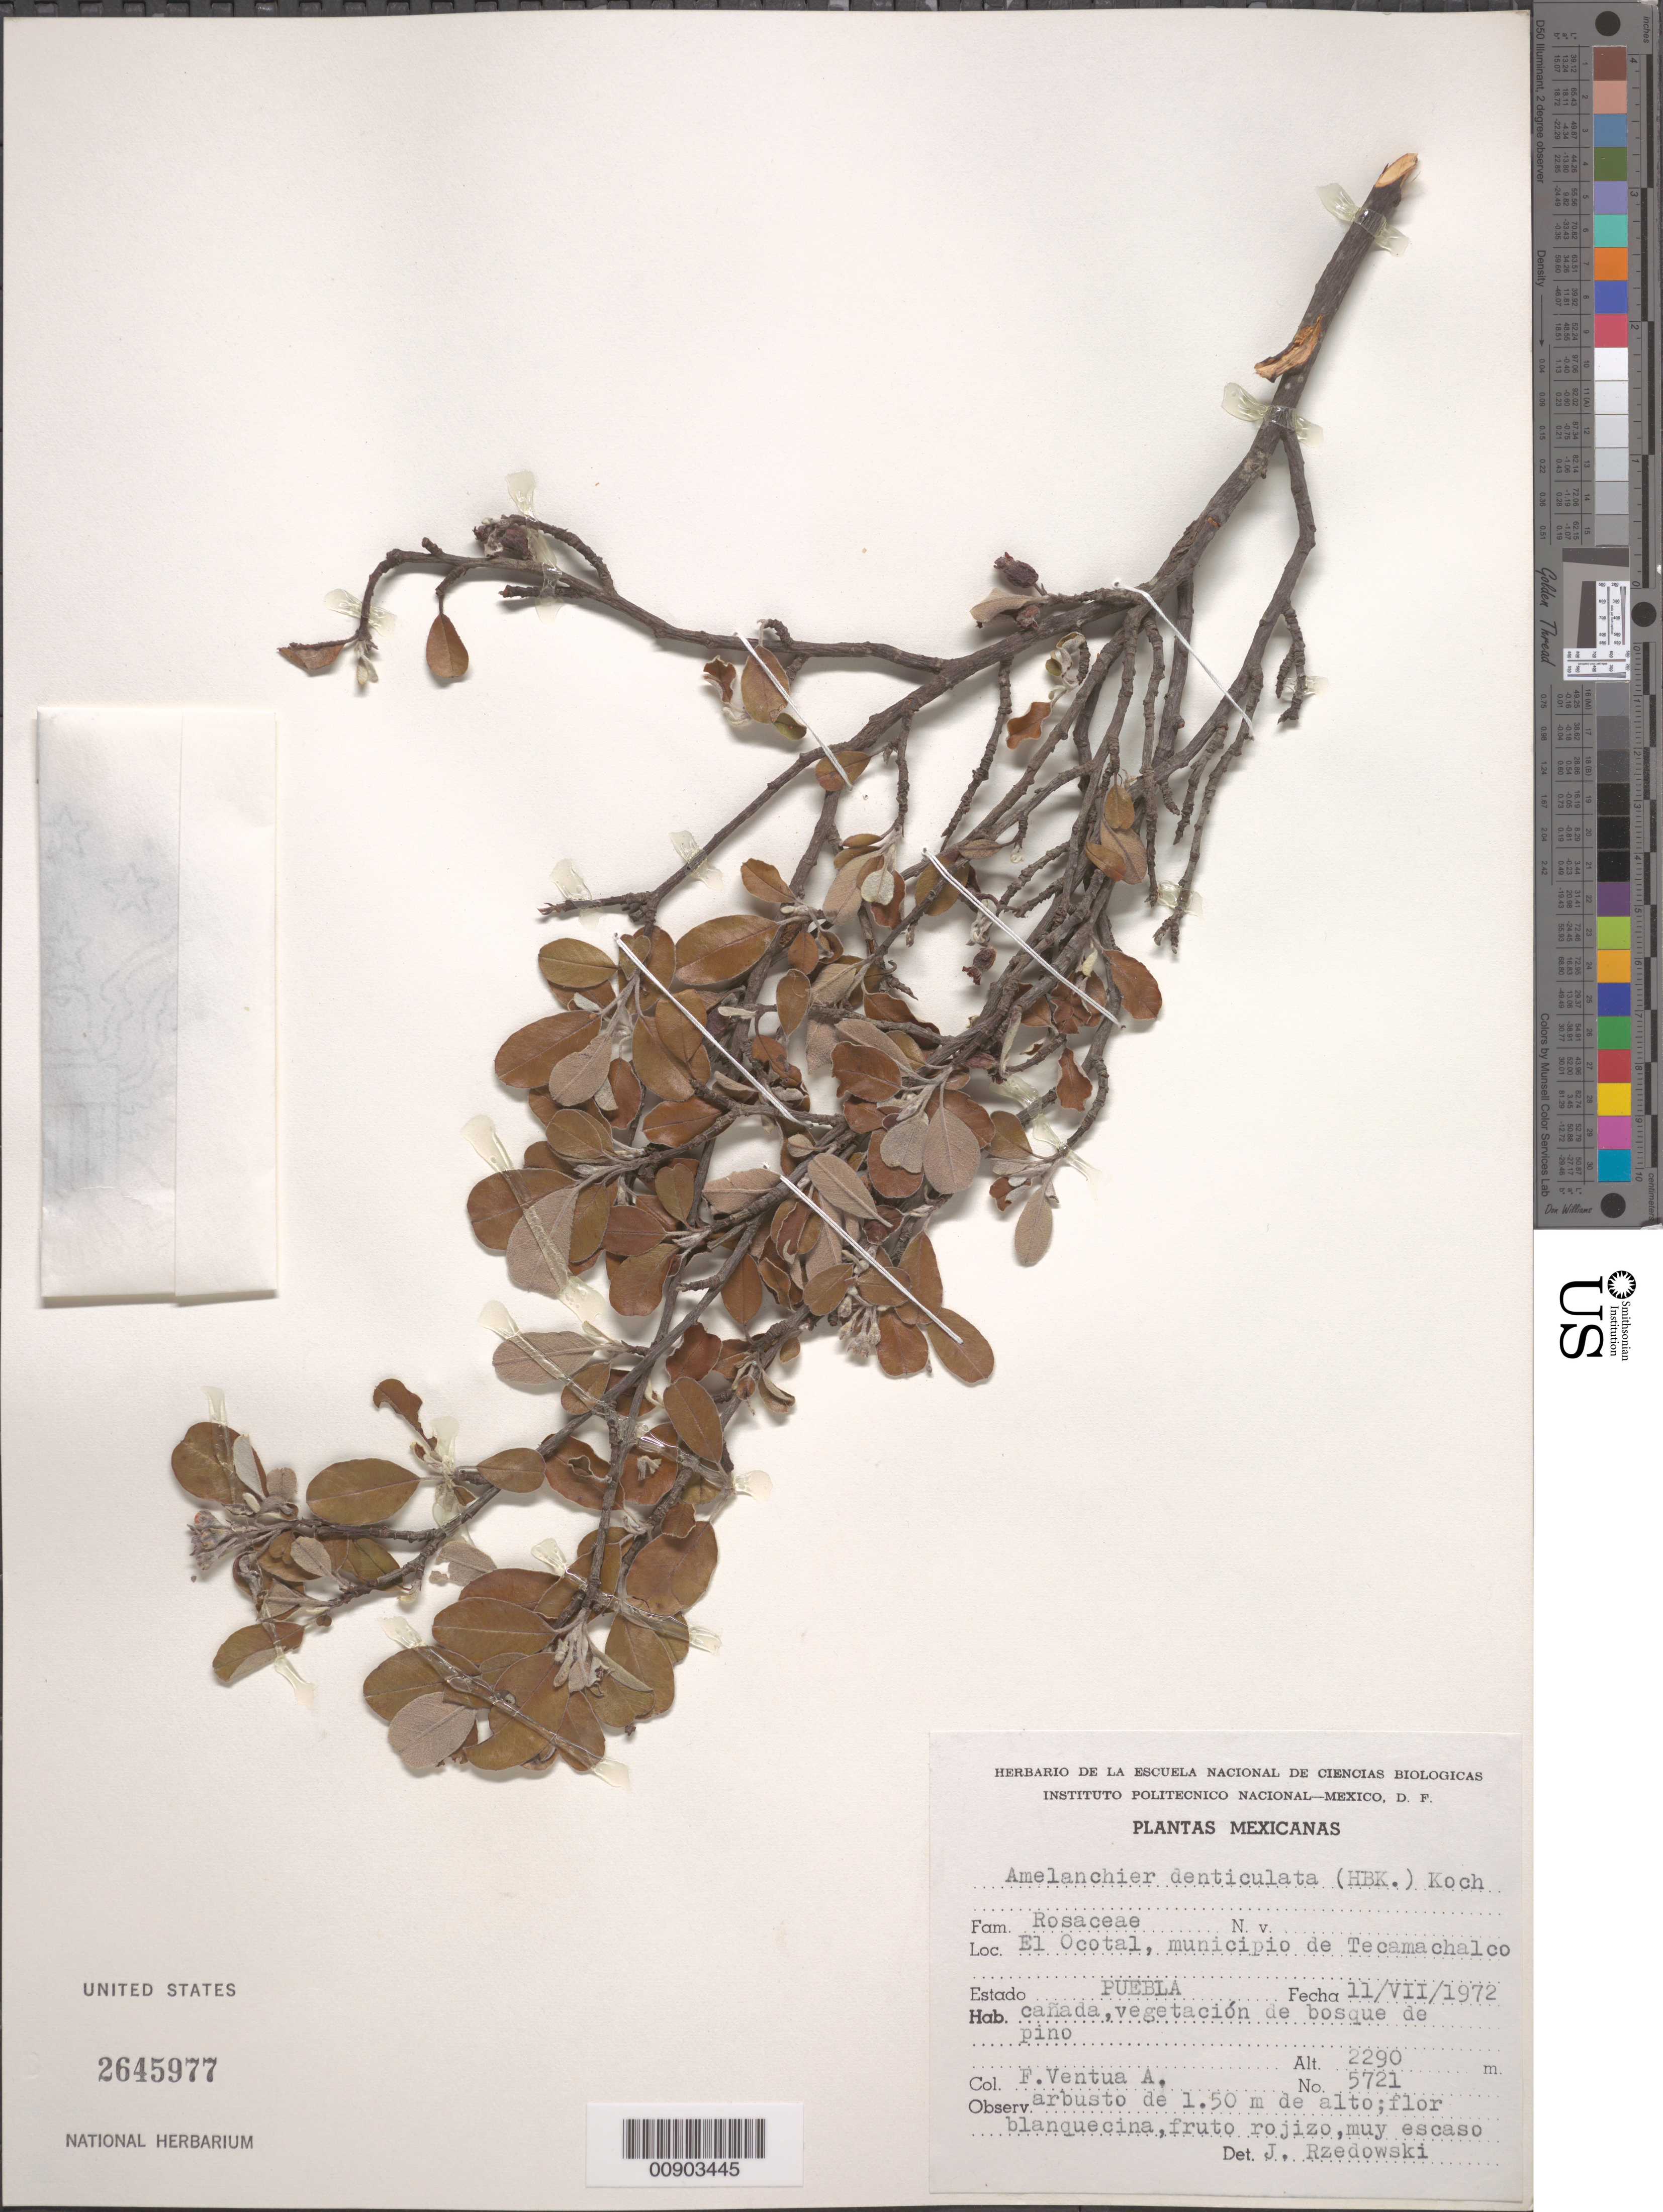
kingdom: Plantae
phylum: Tracheophyta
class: Magnoliopsida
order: Rosales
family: Rosaceae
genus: Malacomeles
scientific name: Malacomeles denticulata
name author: (Kunth) G.N. Jones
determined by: Strong, Mark T., (BOT), Smithsonian Institution - National Museum of Natural History (UNITED STATES)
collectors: F. Ventura A.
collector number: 5721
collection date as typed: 11 Jul 1972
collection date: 1972-07-11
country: Mexico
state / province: Puebla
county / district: Tecamachalco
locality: El Ocotal, municipio de Tecamachalco, Puebla.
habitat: Cañada, vegetación de bosque de pino.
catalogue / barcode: US 2645977